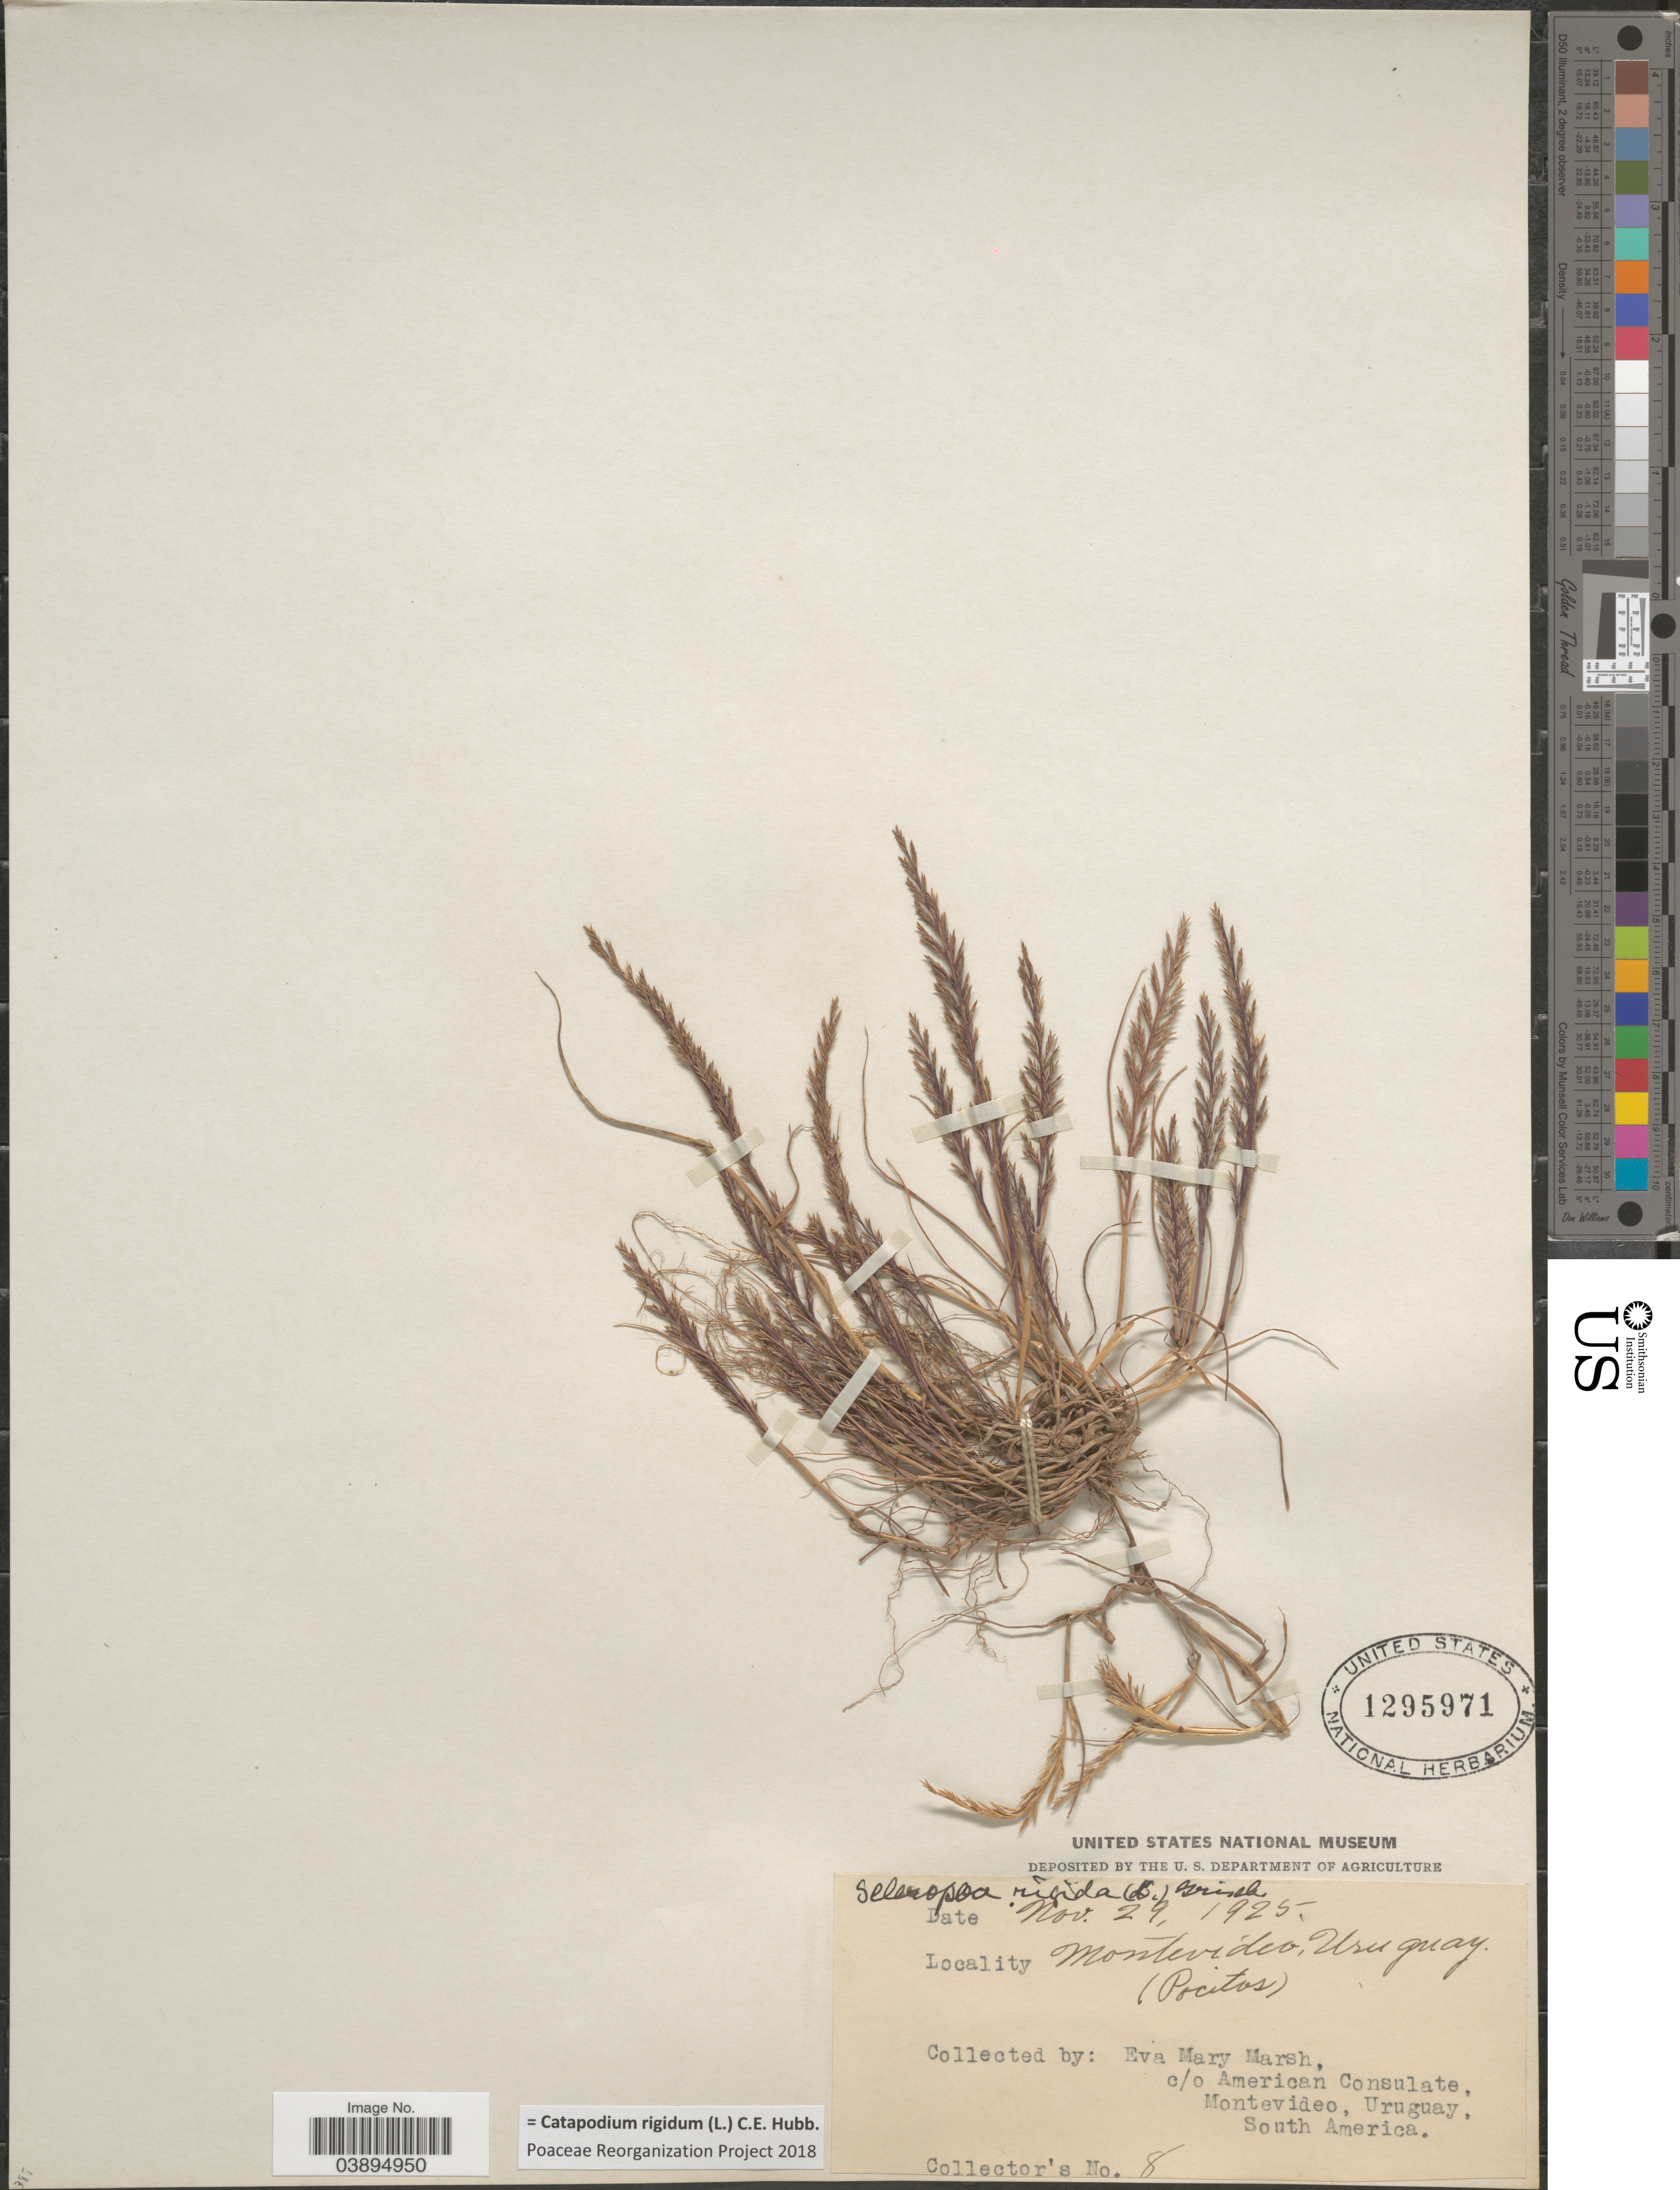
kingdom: Plantae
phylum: Tracheophyta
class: Liliopsida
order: Poales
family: Poaceae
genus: Catapodium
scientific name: Catapodium rigidum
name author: (L.) C.E. Hubb.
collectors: E. Marsh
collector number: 8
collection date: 1925-11-29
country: Uruguay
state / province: Montevideo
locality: (Pocitos).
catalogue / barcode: US 1295971